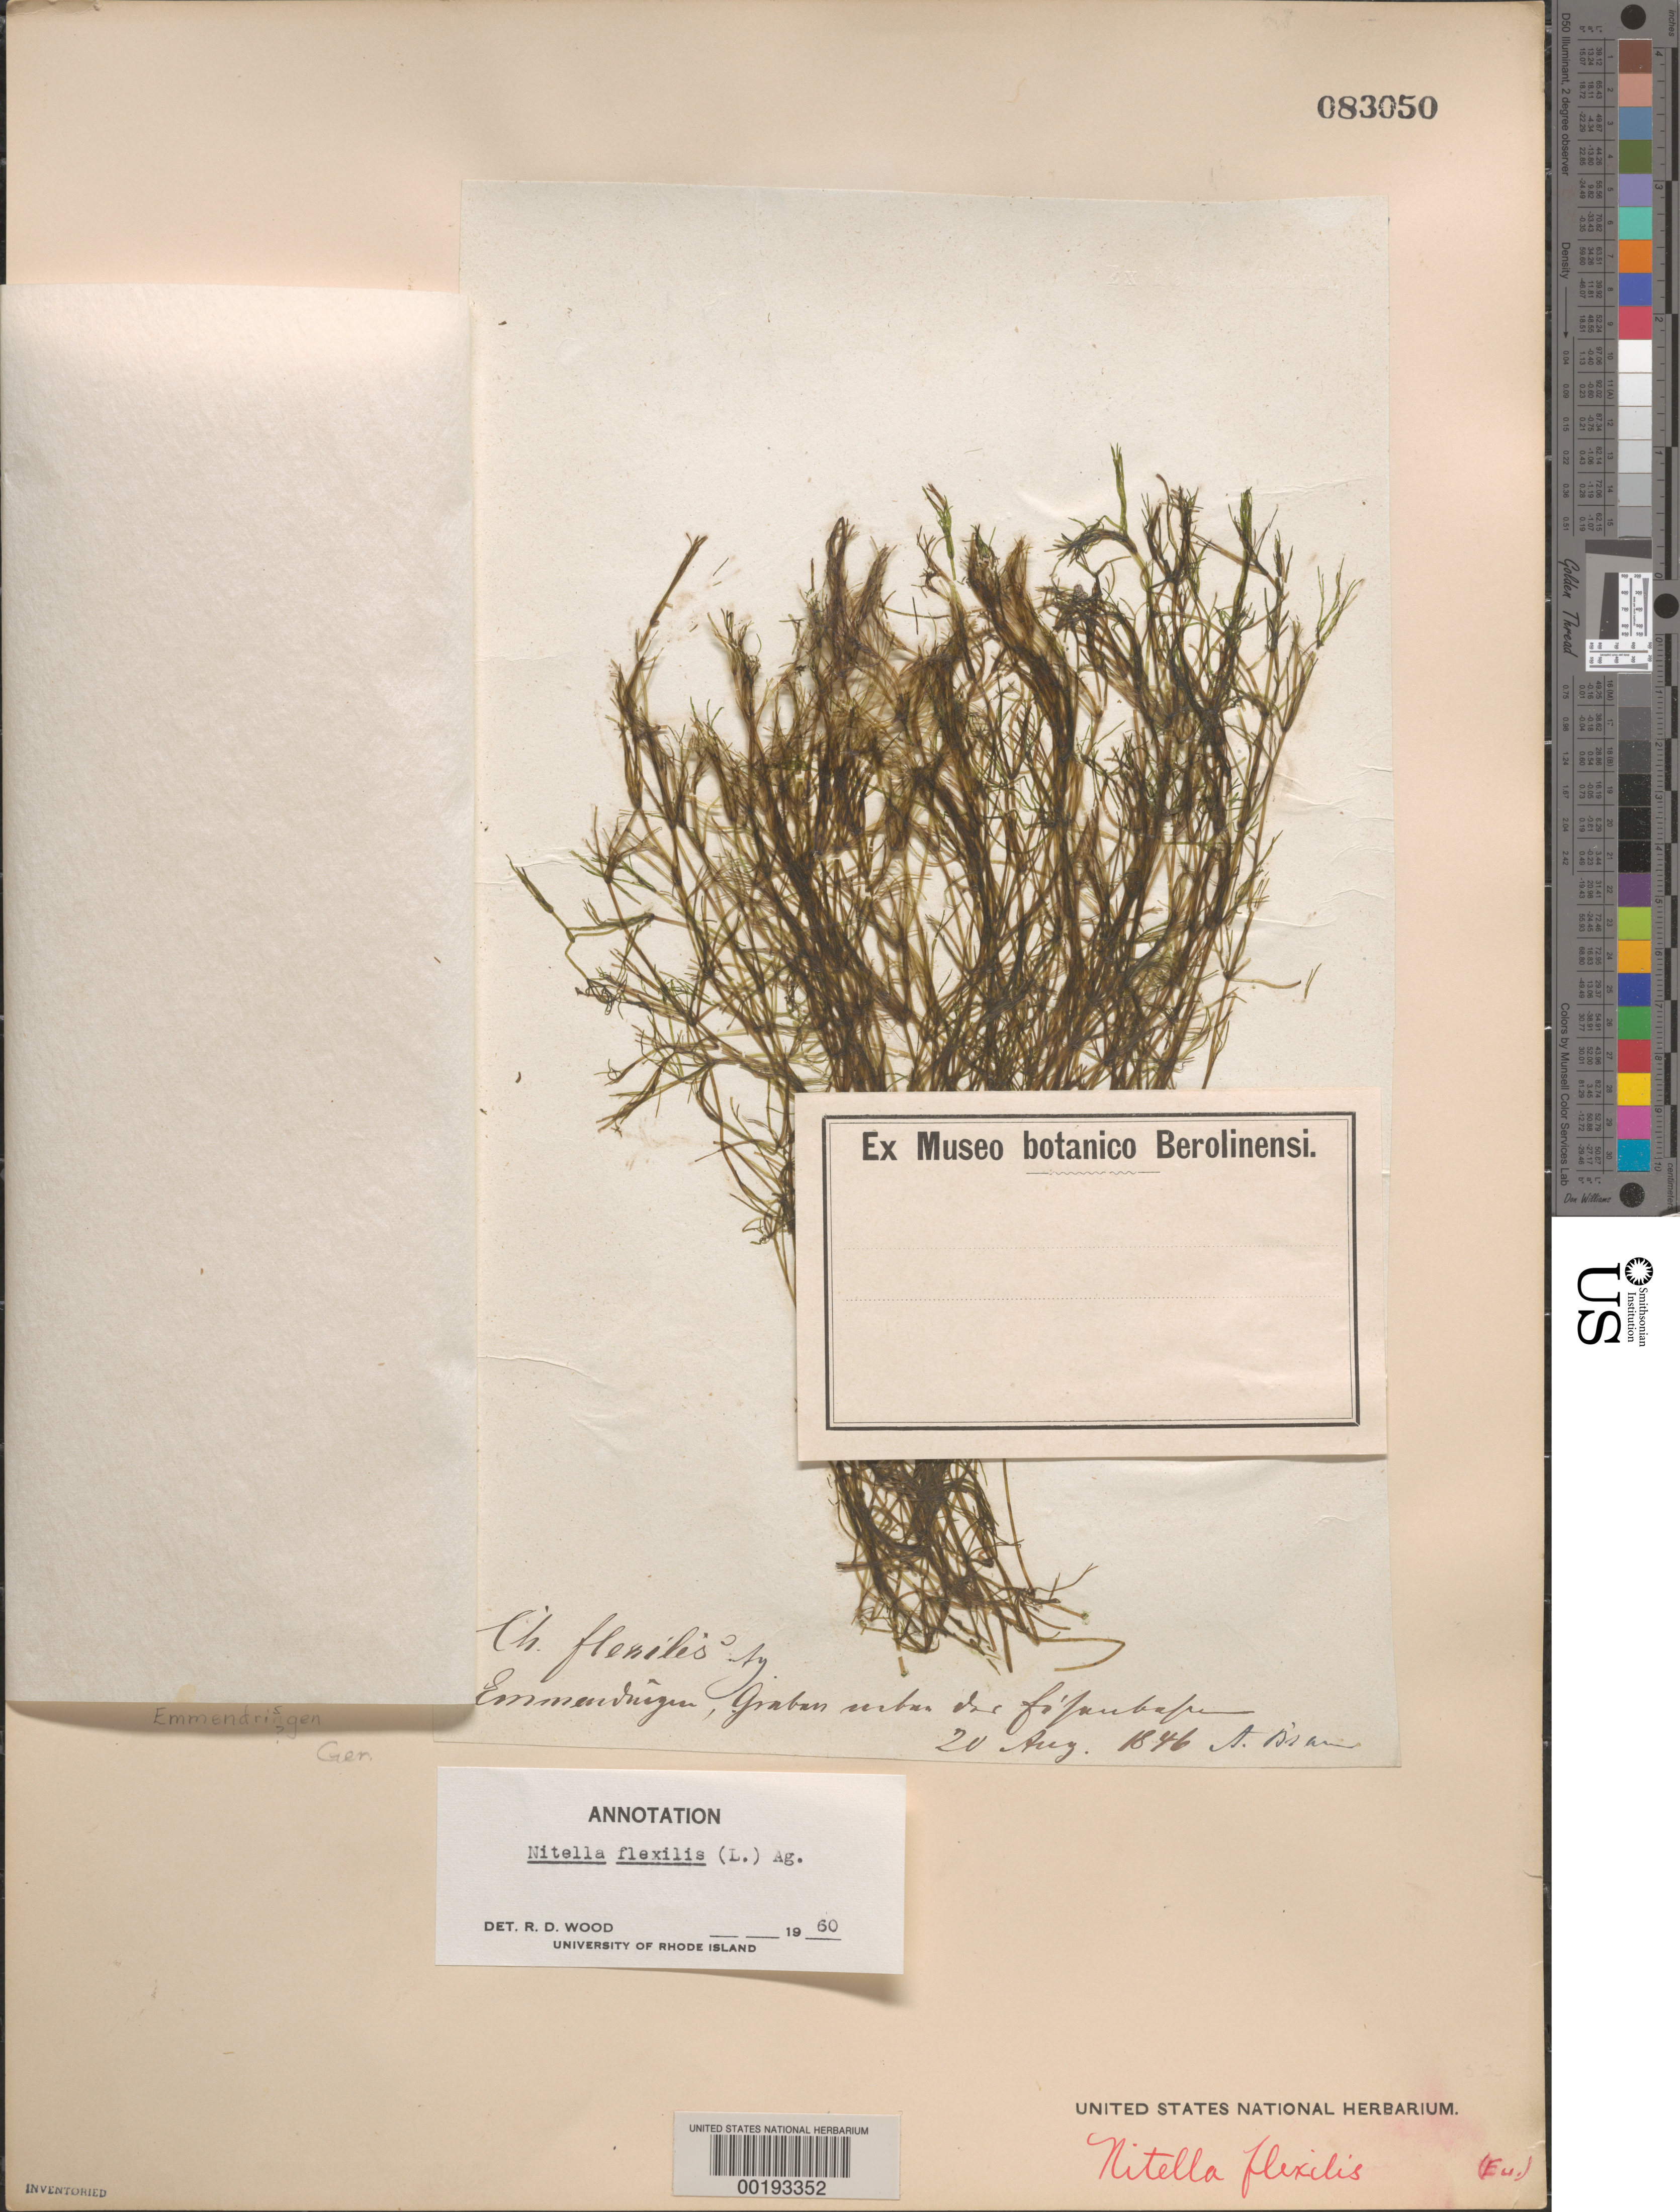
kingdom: Plantae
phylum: Charophyta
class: Charophyceae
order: Charales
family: Characeae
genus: Nitella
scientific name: Nitella flexilis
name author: (L.) C. Agardh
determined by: Wood, R. D.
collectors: A. Braun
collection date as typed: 20 Aug 1846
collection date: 1846-08-20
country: Germany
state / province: Baden-wurttemberg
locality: Emmendingen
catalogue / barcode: US 83050